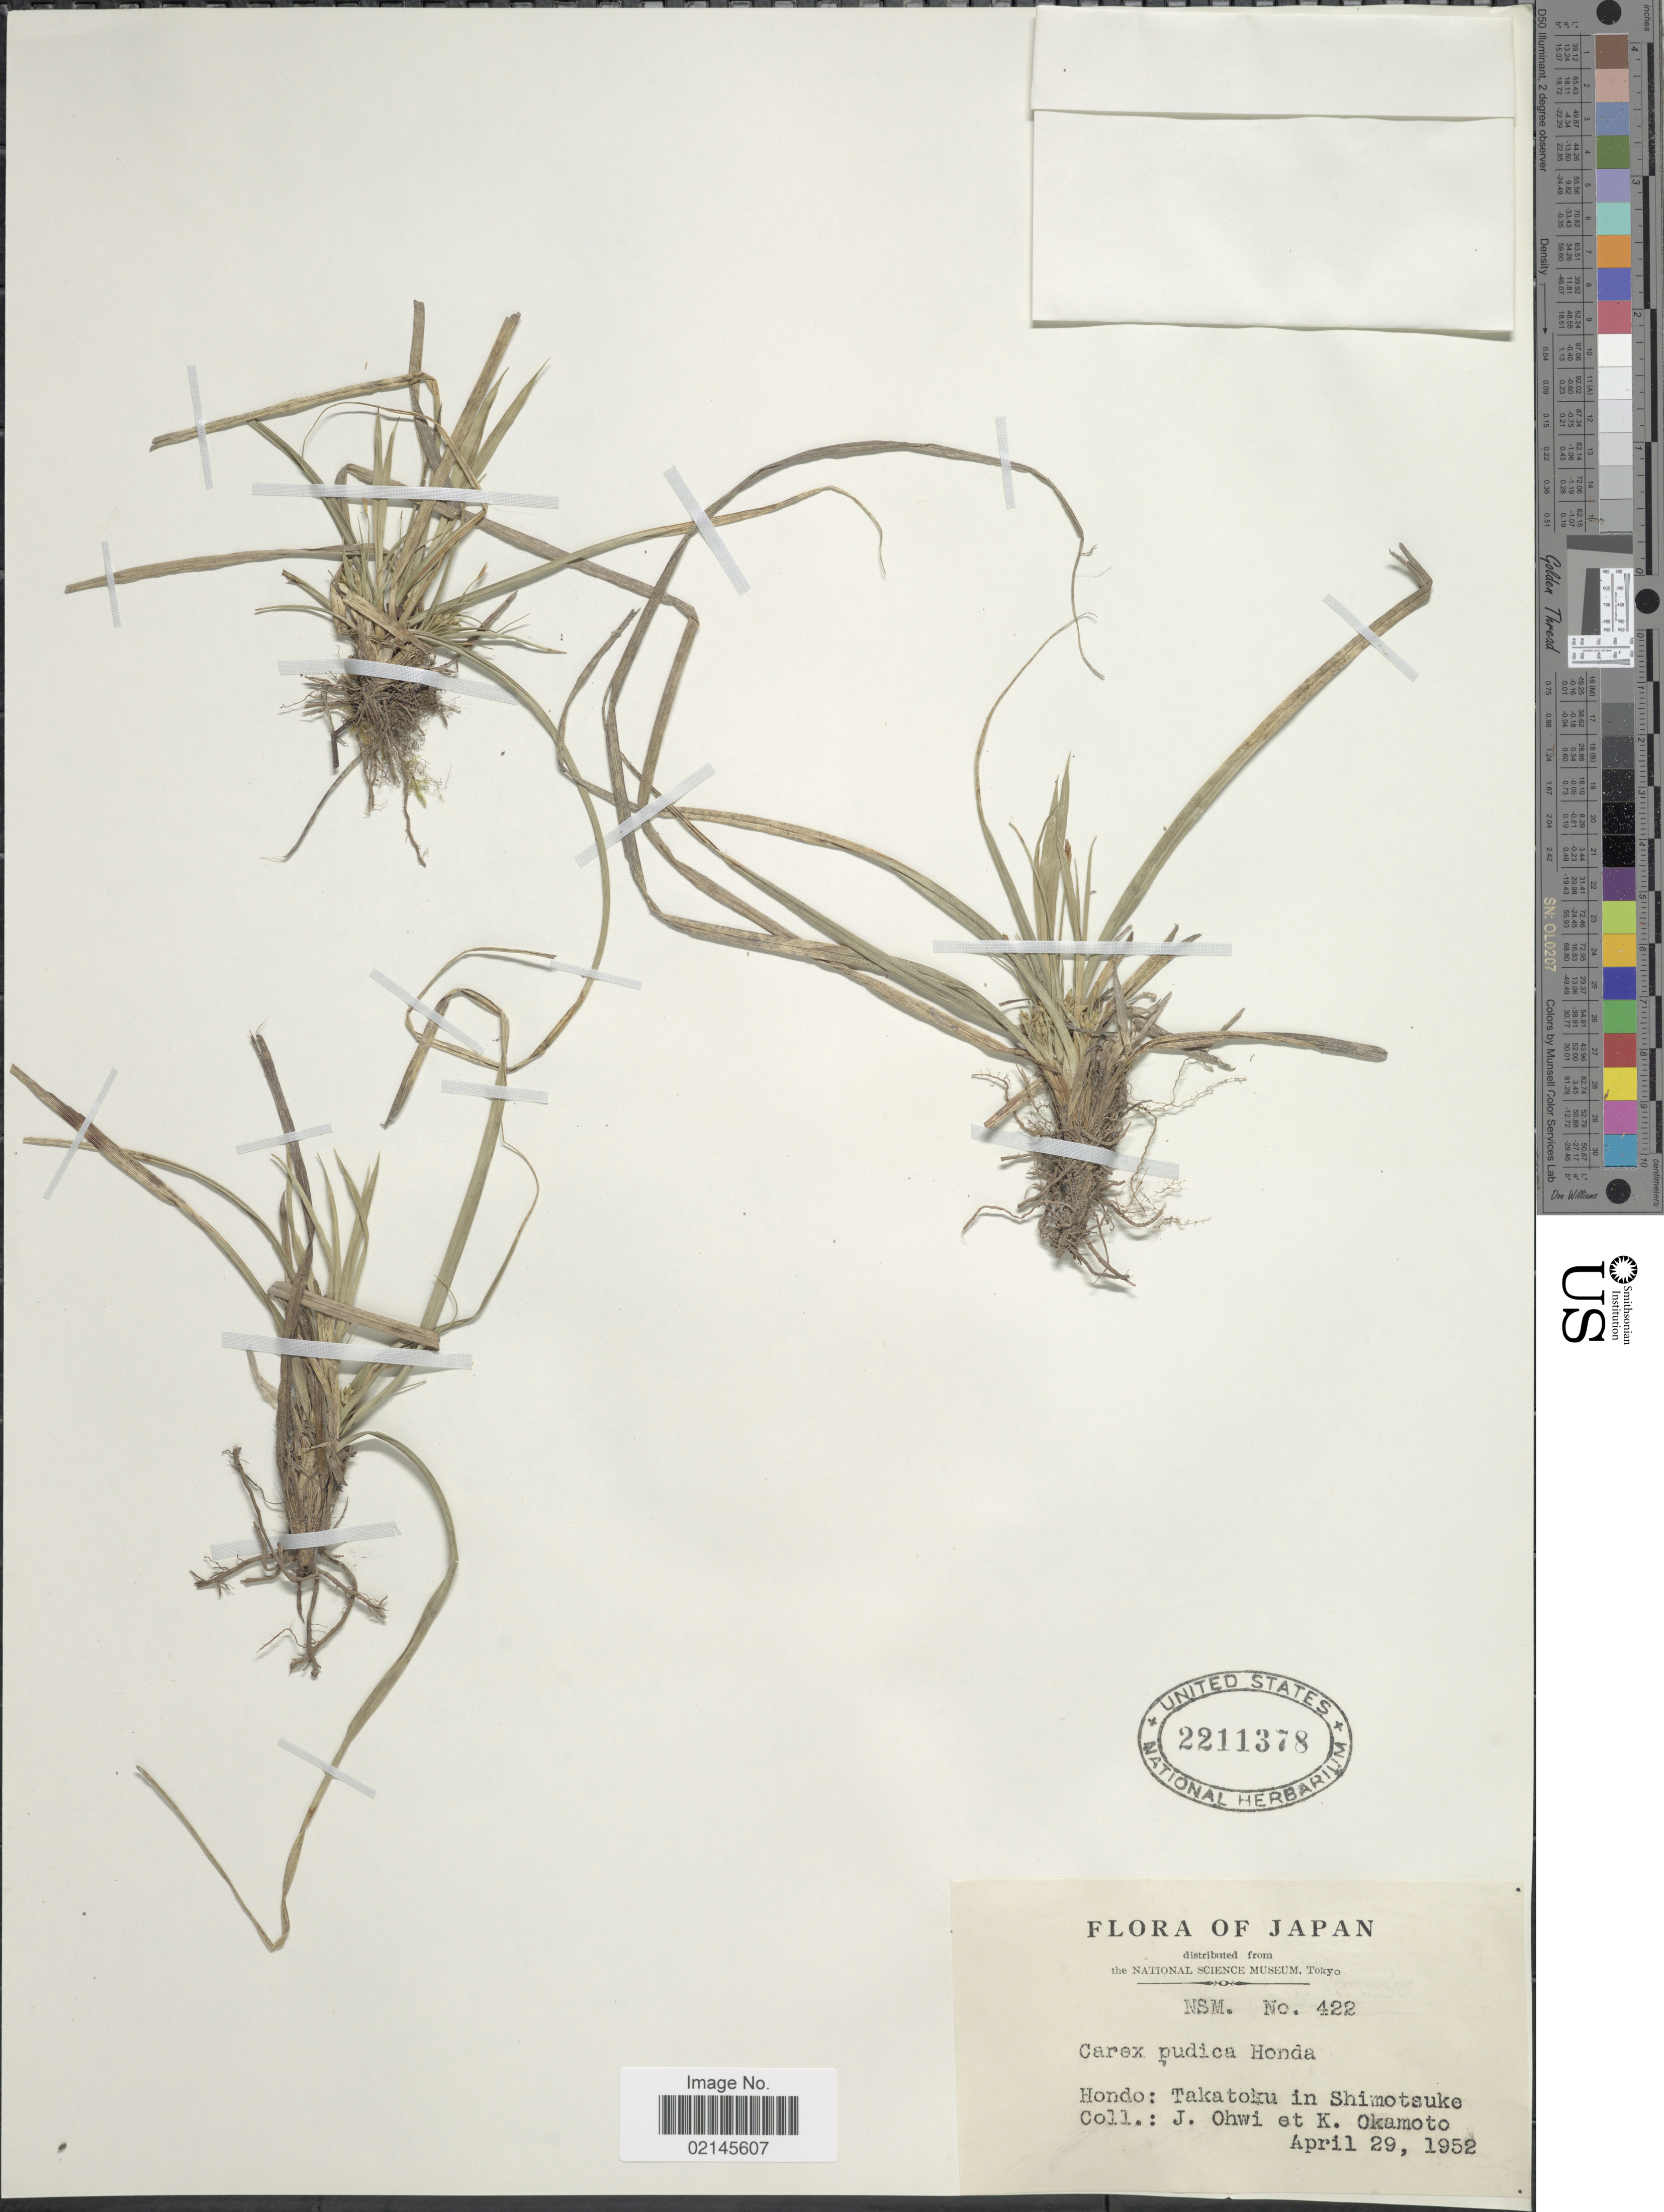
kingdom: Plantae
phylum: Tracheophyta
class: Liliopsida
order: Poales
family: Cyperaceae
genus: Carex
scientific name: Carex pudica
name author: Honda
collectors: J. Ohwi & K. Okamoto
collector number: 422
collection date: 1952-04-29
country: Japan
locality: Hondo, Takatoku in Shimotsuke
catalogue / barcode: US 2211378